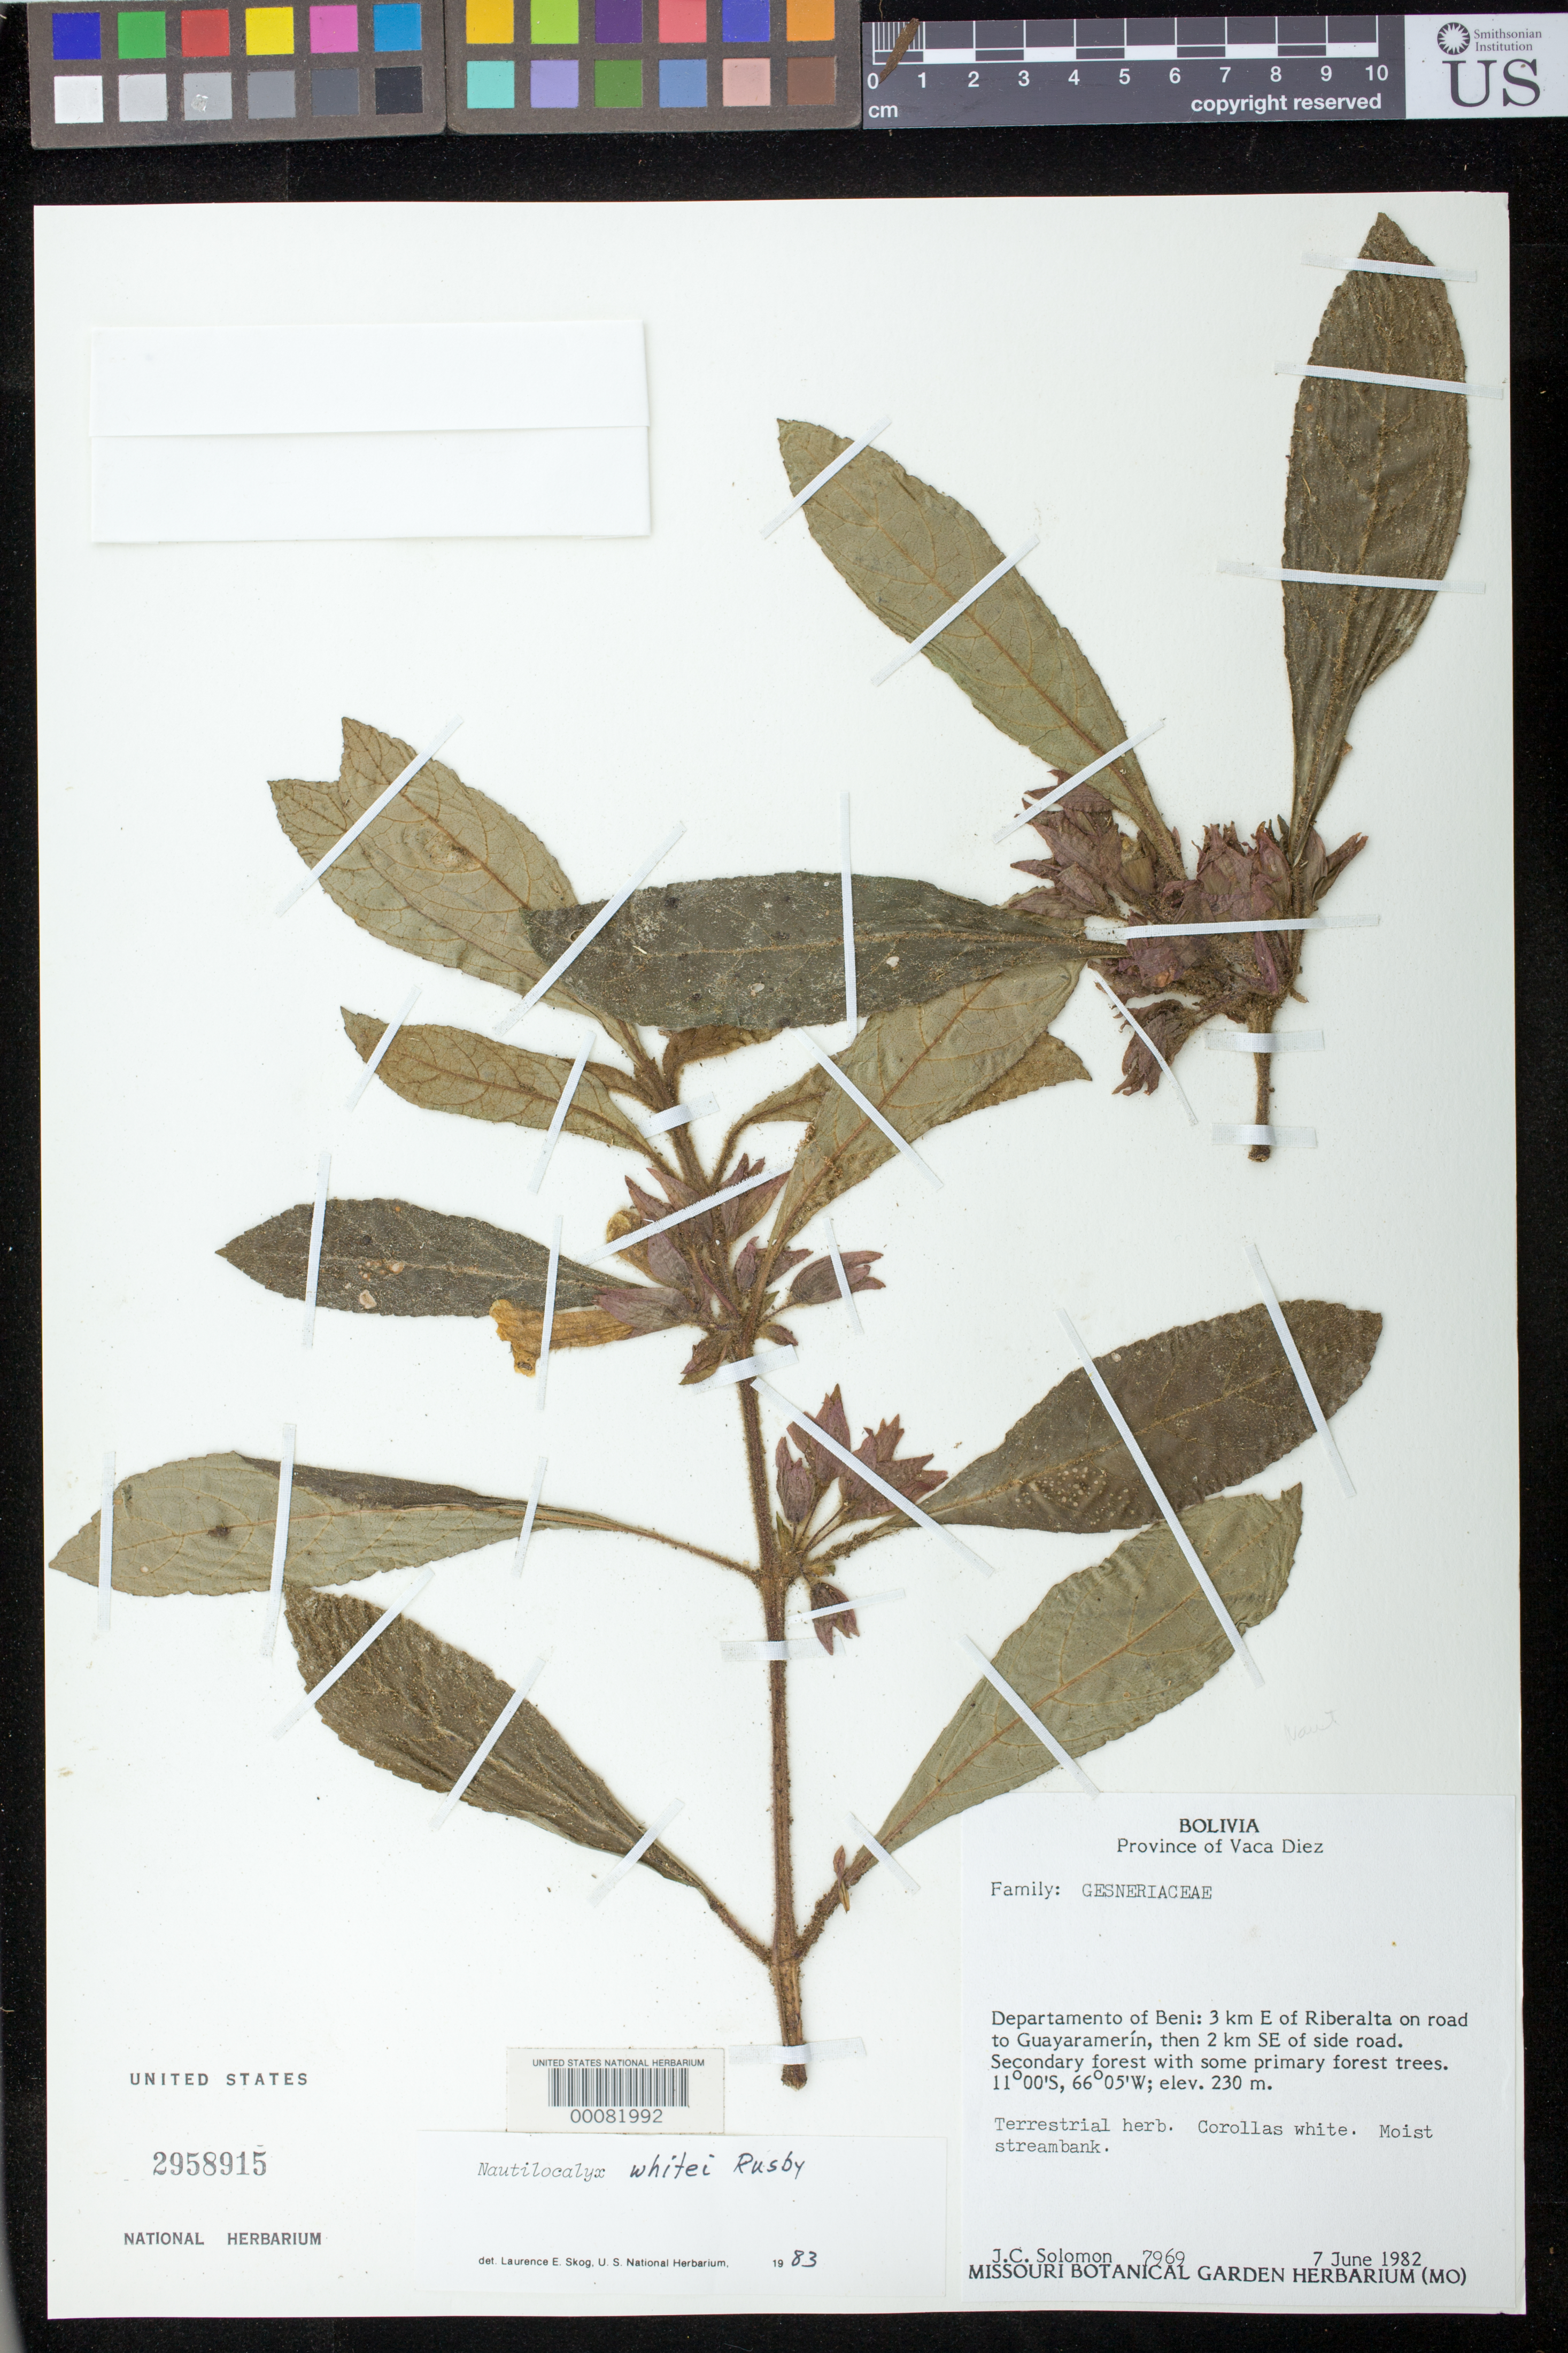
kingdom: Plantae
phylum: Tracheophyta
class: Magnoliopsida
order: Lamiales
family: Gesneriaceae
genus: Nautilocalyx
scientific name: Nautilocalyx whitei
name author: Rusby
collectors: J. C. Solomon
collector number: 7969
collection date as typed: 07 Jun 1982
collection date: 1982-06-07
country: Bolivia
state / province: Beni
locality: Prov. Vaca Diez, 3 km E of Riberalta on road to Guayaramerin, then 2 km SE of side road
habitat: Secondary forest with some primary forest trees; moist streambank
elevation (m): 230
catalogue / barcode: US 2958915